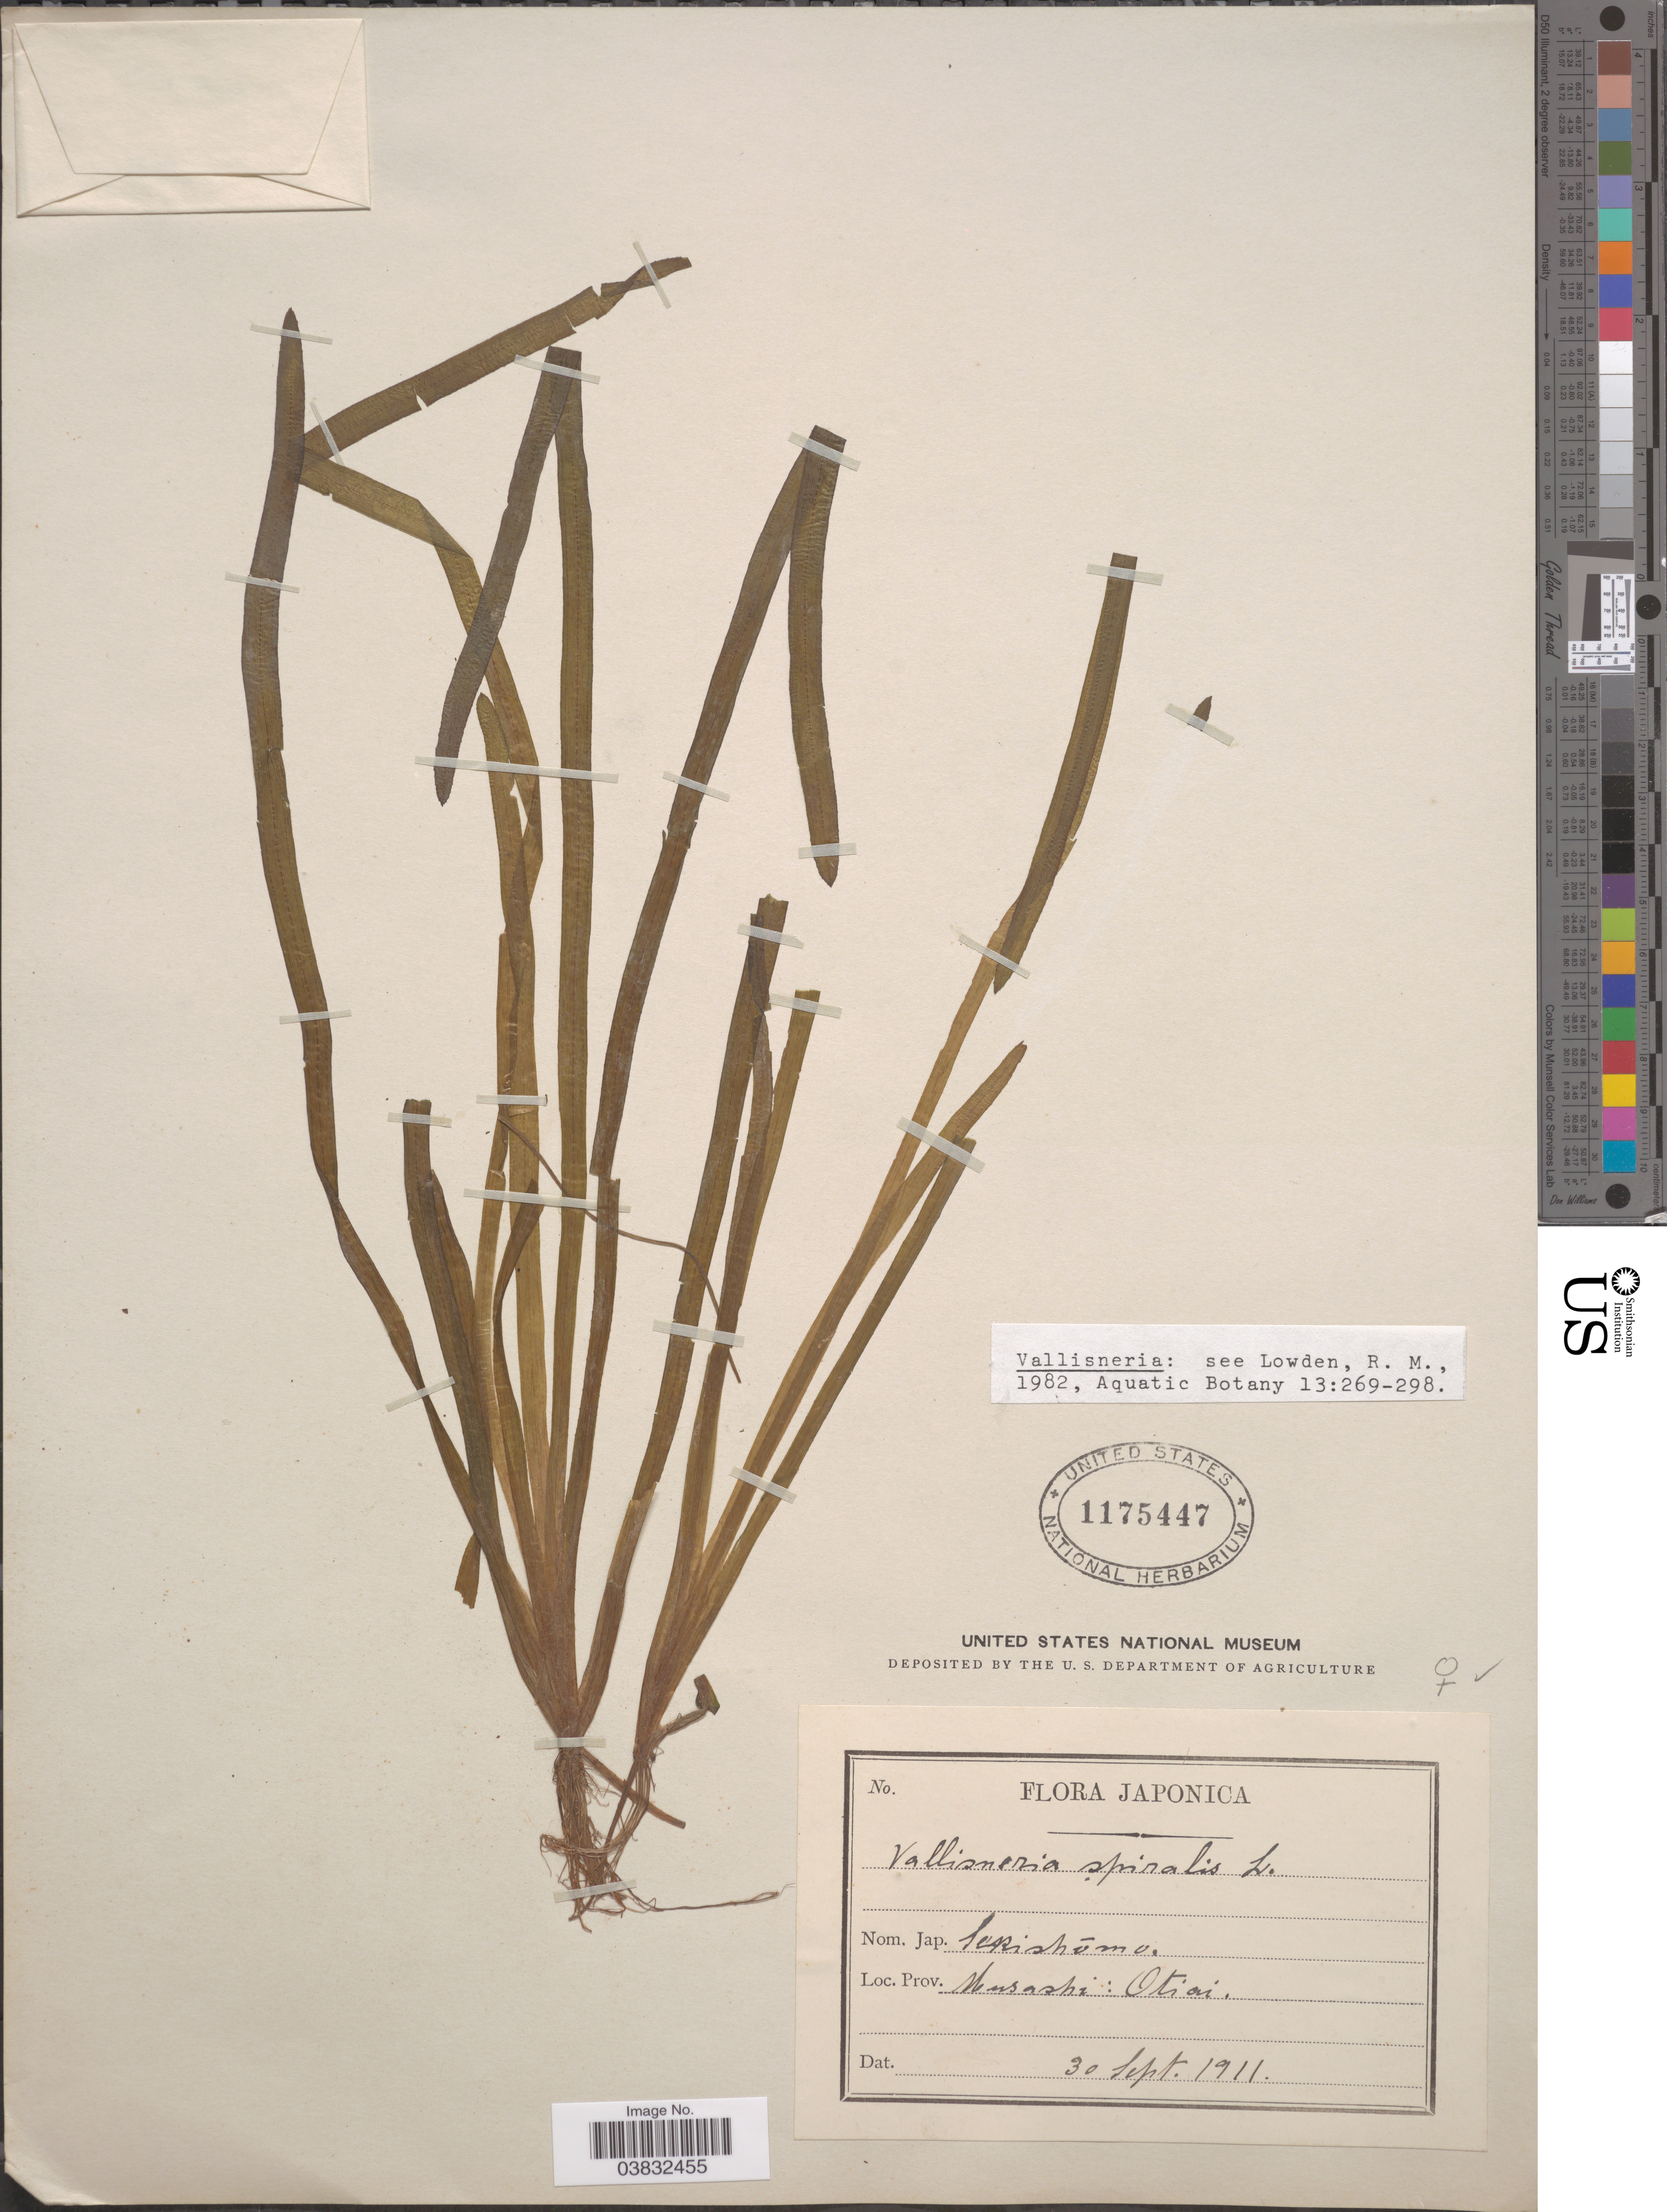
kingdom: Plantae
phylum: Tracheophyta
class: Liliopsida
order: Alismatales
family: Hydrocharitaceae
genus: Vallisneria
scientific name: Vallisneria sp.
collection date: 1911-09-30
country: Japan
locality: Musashi: Otai.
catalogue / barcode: US 1175447